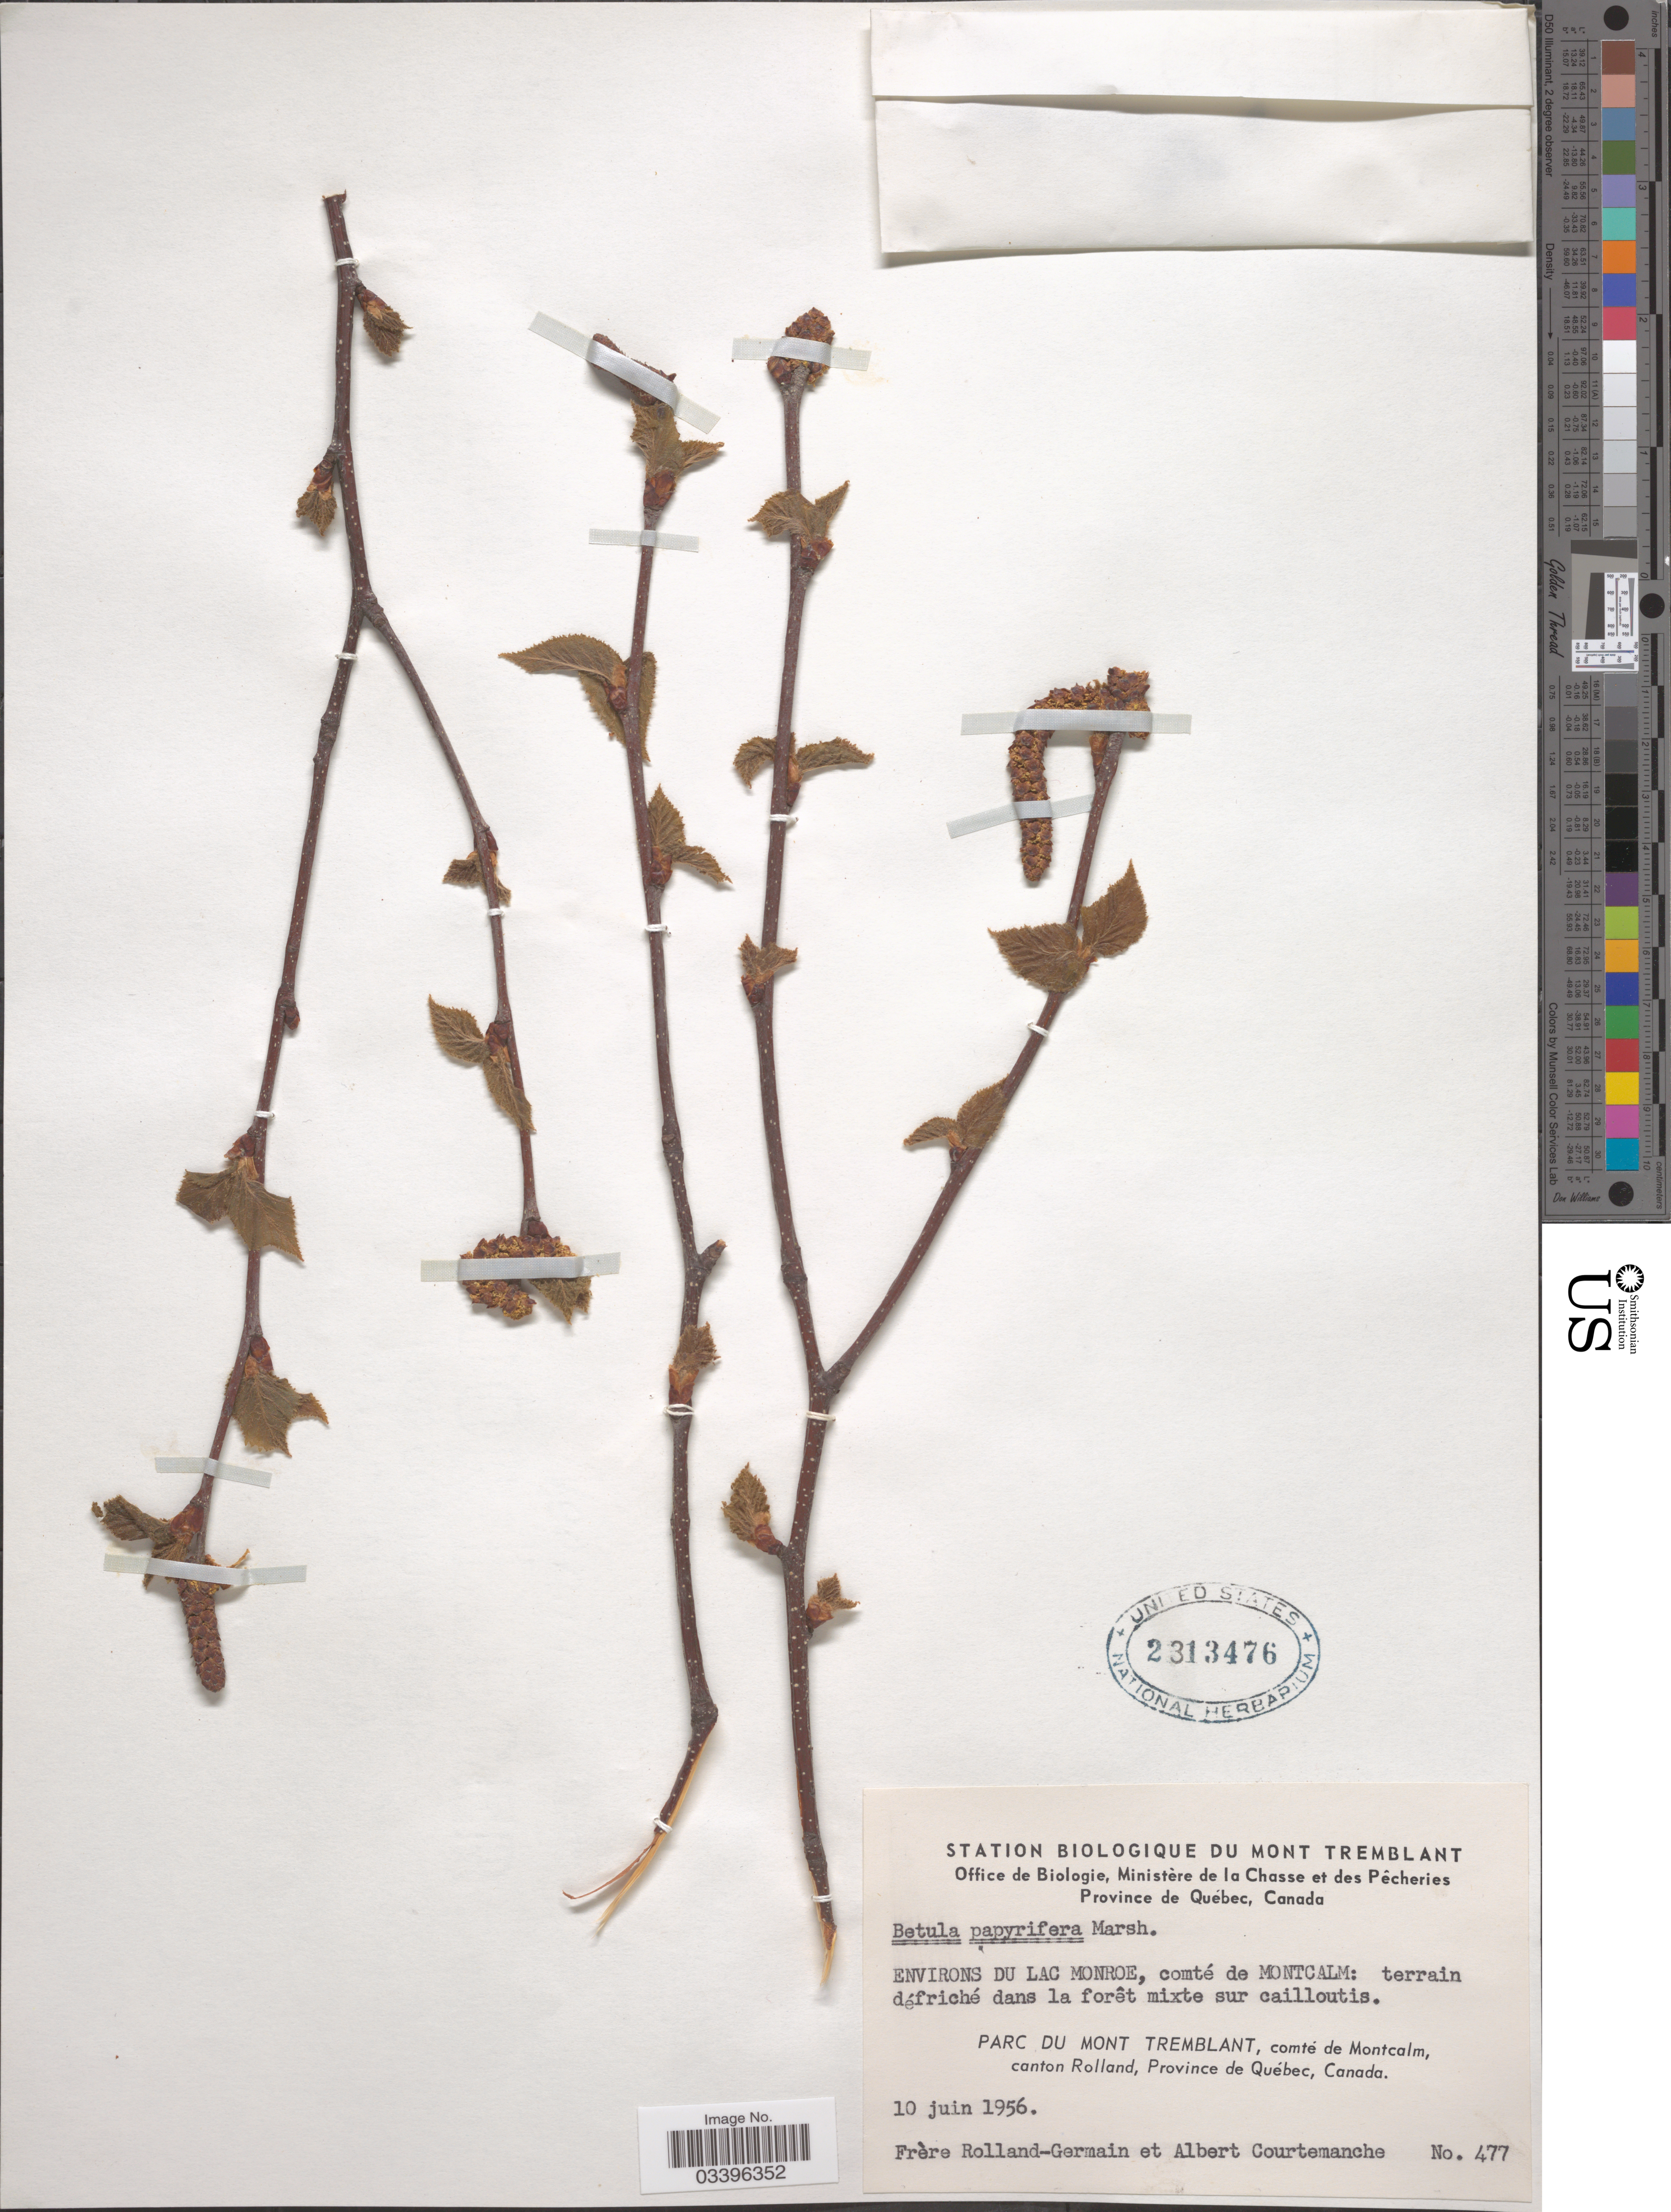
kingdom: Plantae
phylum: Tracheophyta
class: Magnoliopsida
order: Fagales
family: Betulaceae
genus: Betula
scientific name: Betula papyrifera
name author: Marshall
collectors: Rolland-Germain & A. Courtemanche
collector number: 477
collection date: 1956-06-10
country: Canada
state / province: Quebec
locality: Environs du Lac Monroe, comté de Montcalm. Parc du Mont Tremblant, comté de Montcalm, canton Rolland.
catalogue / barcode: US 2313476